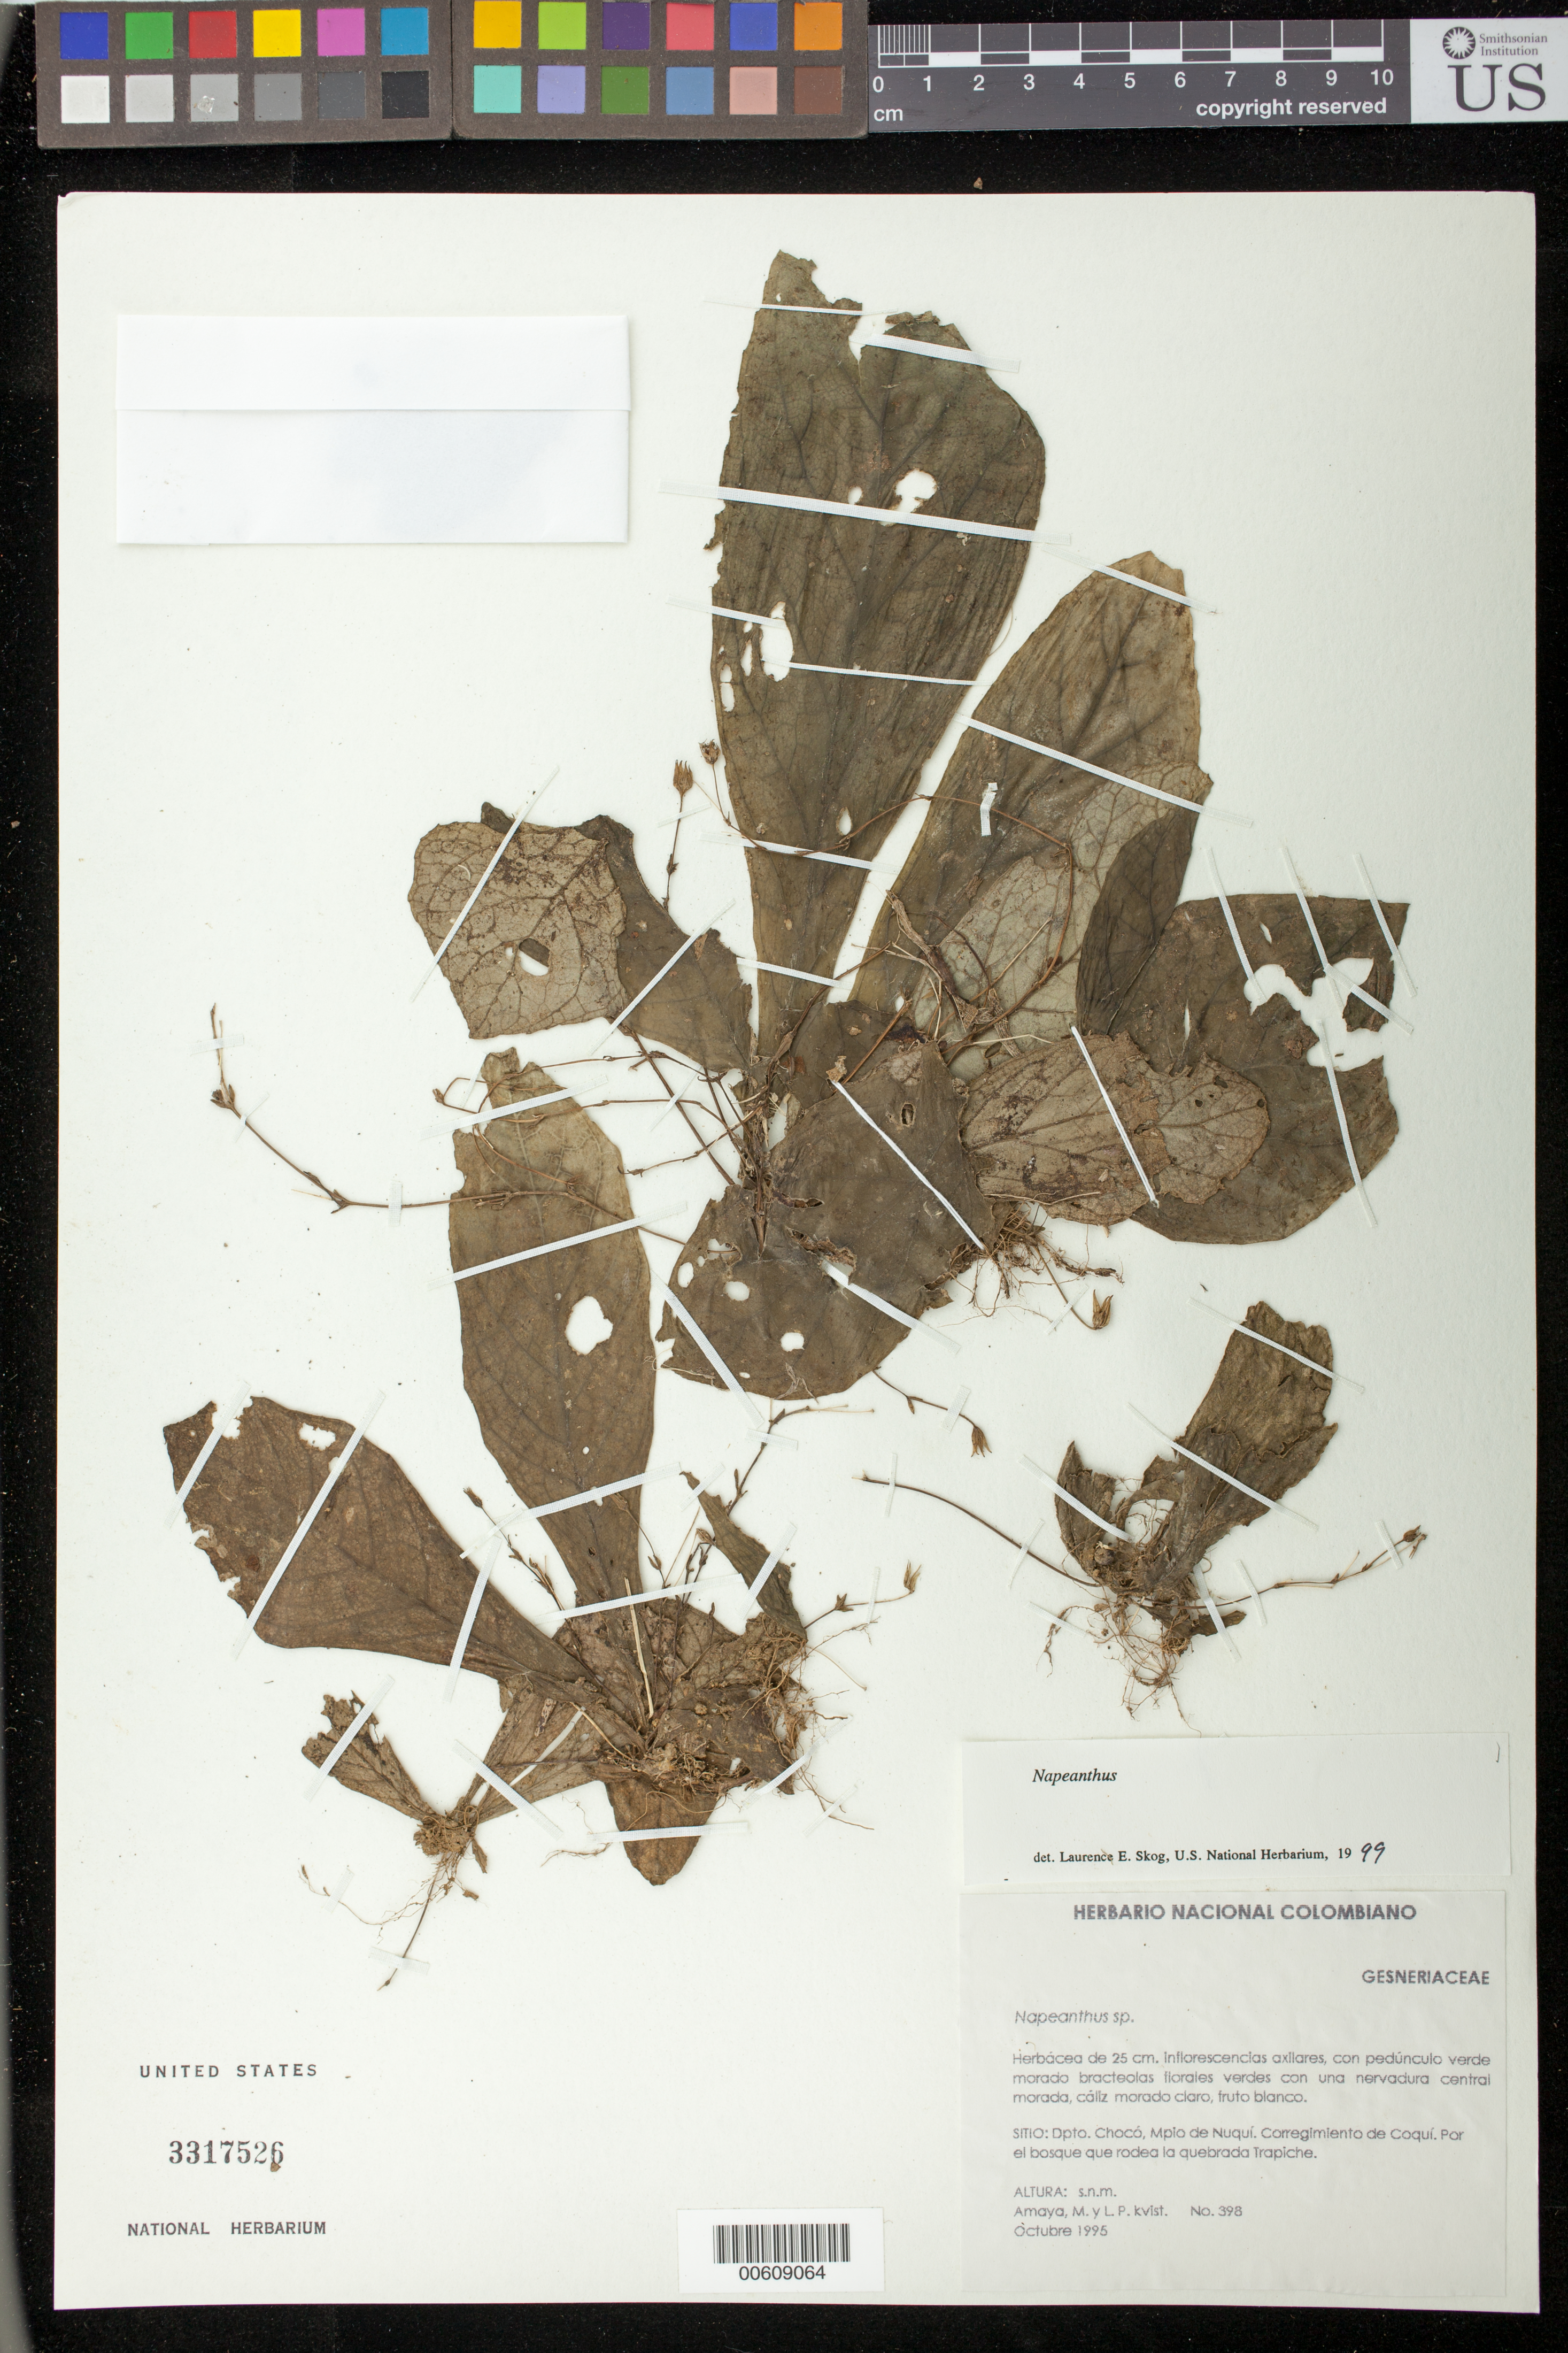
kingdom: Plantae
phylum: Tracheophyta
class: Magnoliopsida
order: Lamiales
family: Gesneriaceae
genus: Napeanthus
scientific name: Napeanthus sp.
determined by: Skog, Laurence E.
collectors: M. Amaya & L. P. Kvist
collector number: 398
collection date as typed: Oct 1995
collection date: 1995-10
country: Colombia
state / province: Chocó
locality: Mpio. de Nuquí. Corregimiento de Coquí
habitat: Por el bosque que rodea la quebrada Trapiche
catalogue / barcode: US 3317526